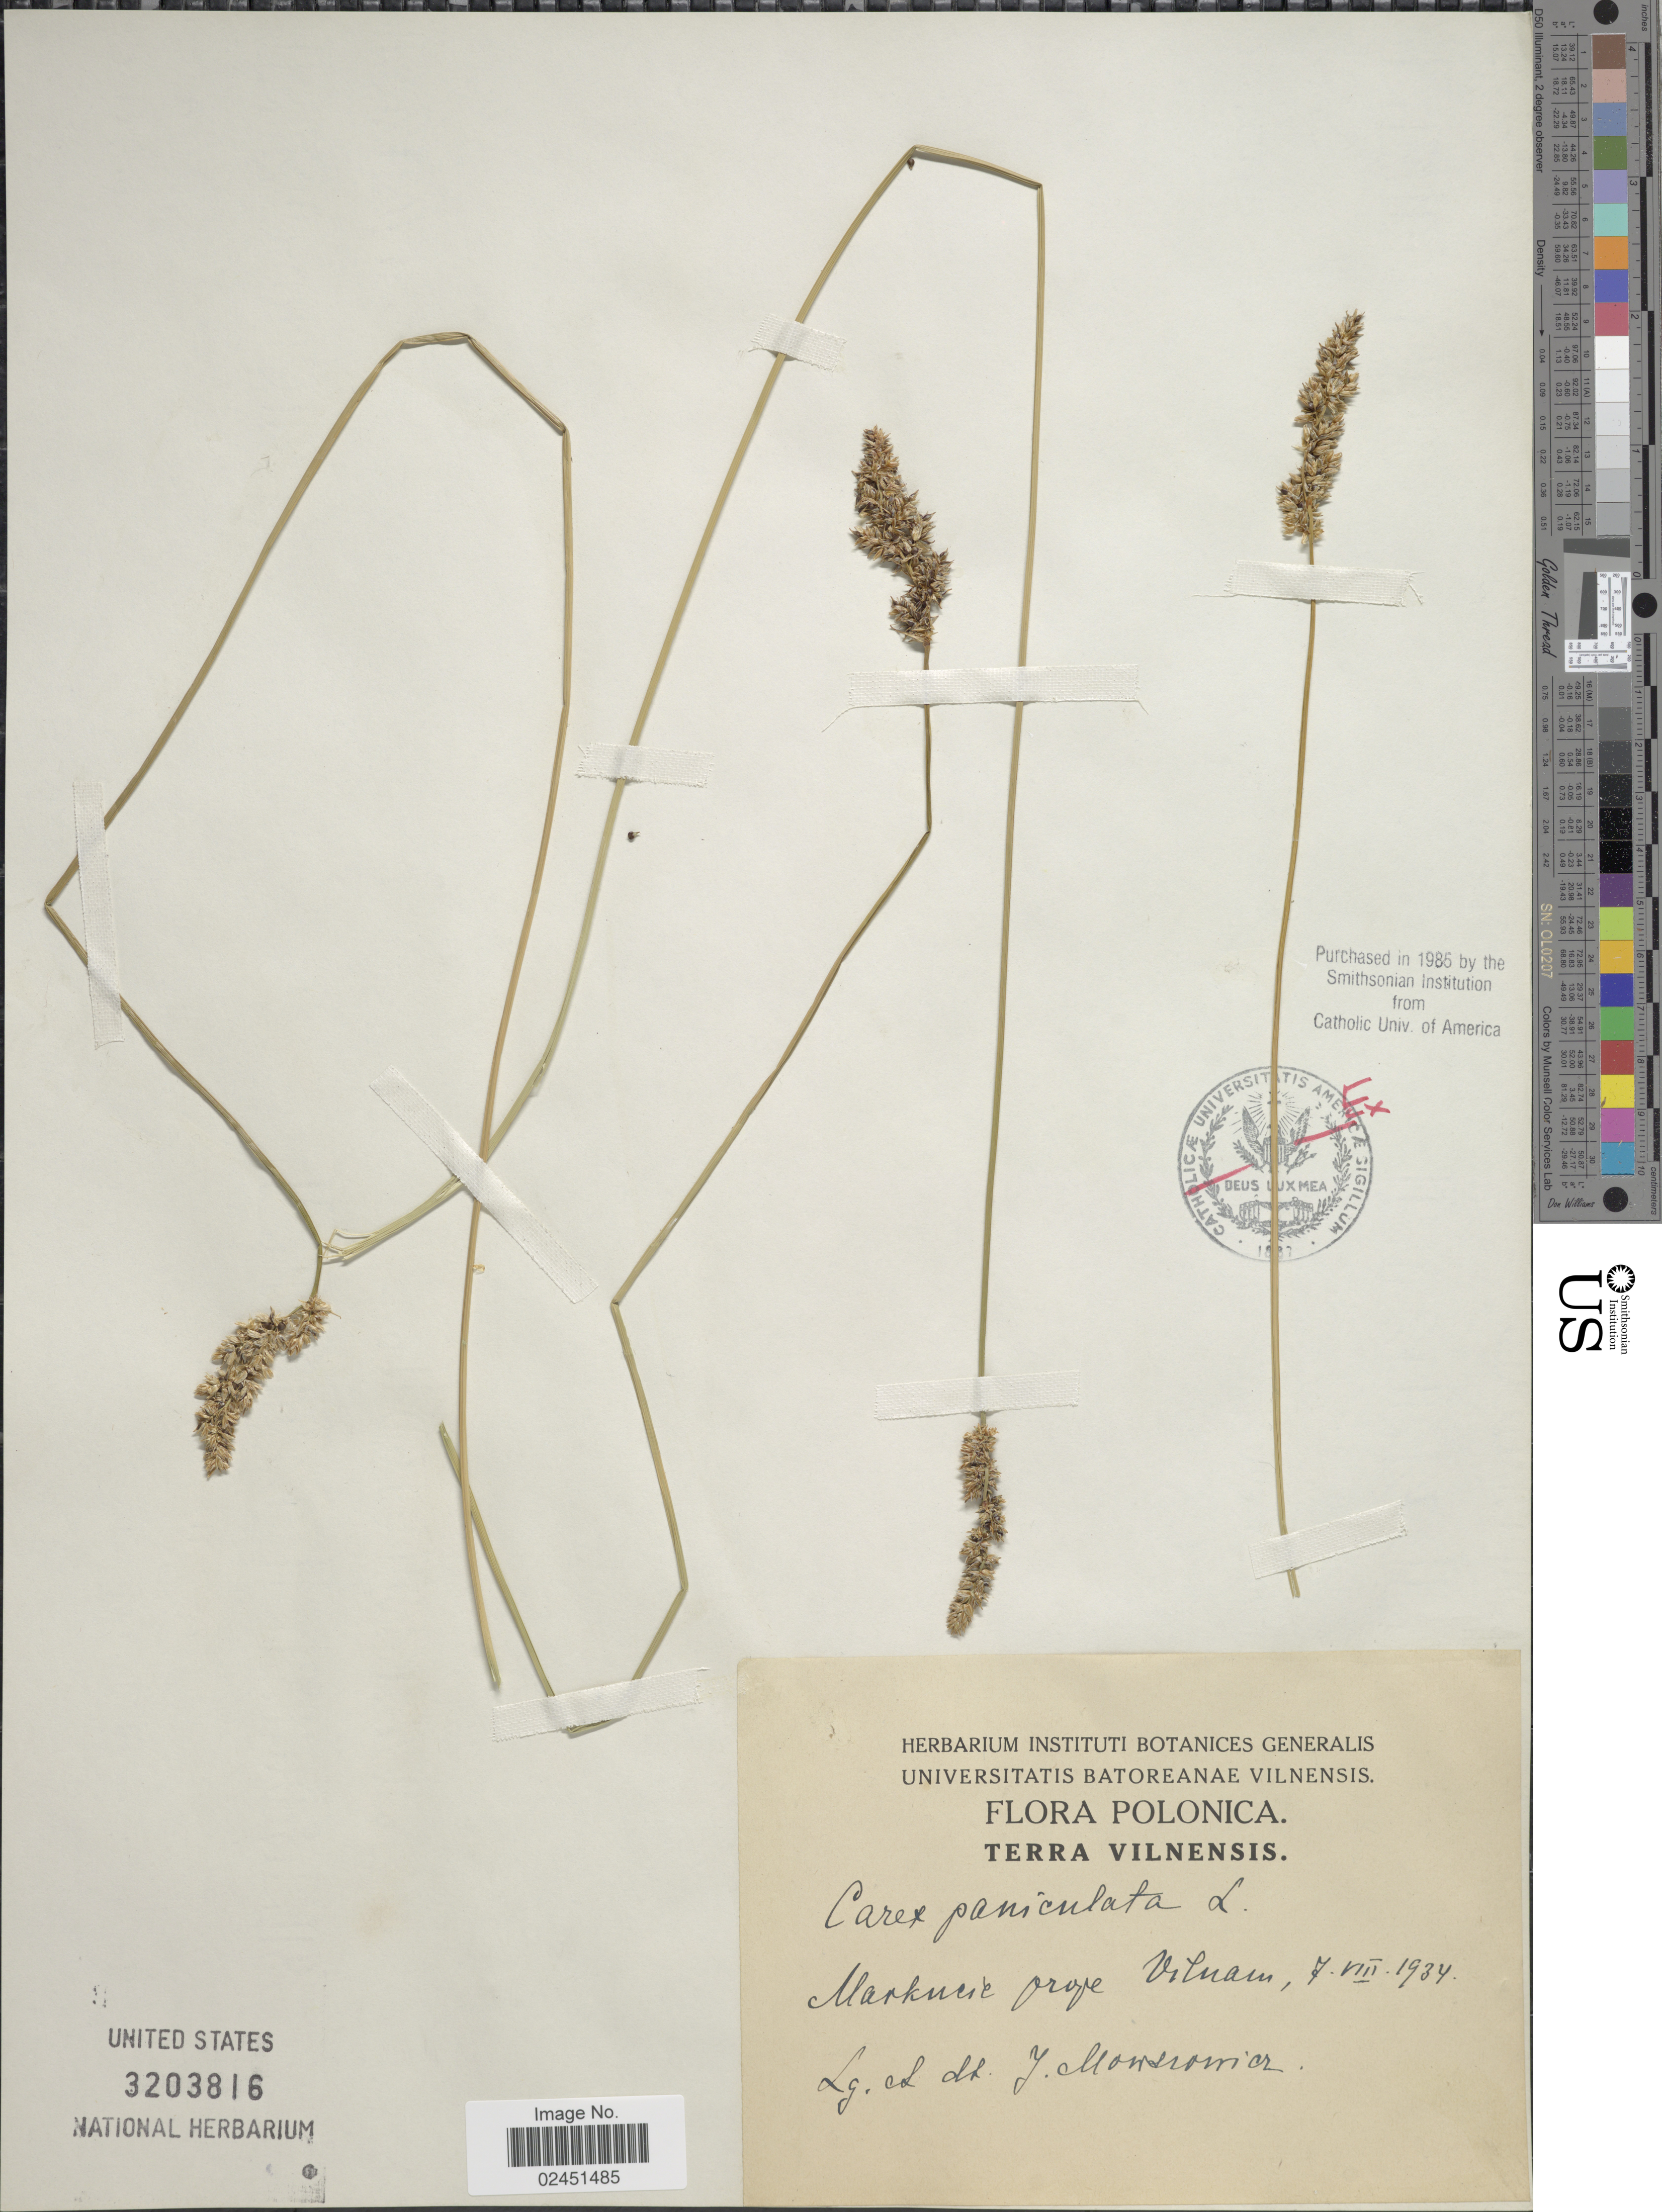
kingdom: Plantae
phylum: Tracheophyta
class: Liliopsida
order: Poales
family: Cyperaceae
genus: Carex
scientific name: Carex paniculata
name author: L.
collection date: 1934-08-07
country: Poland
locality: Polonica, Terra Vilnensis, Markucie prope Vilnam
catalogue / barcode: US 3203816